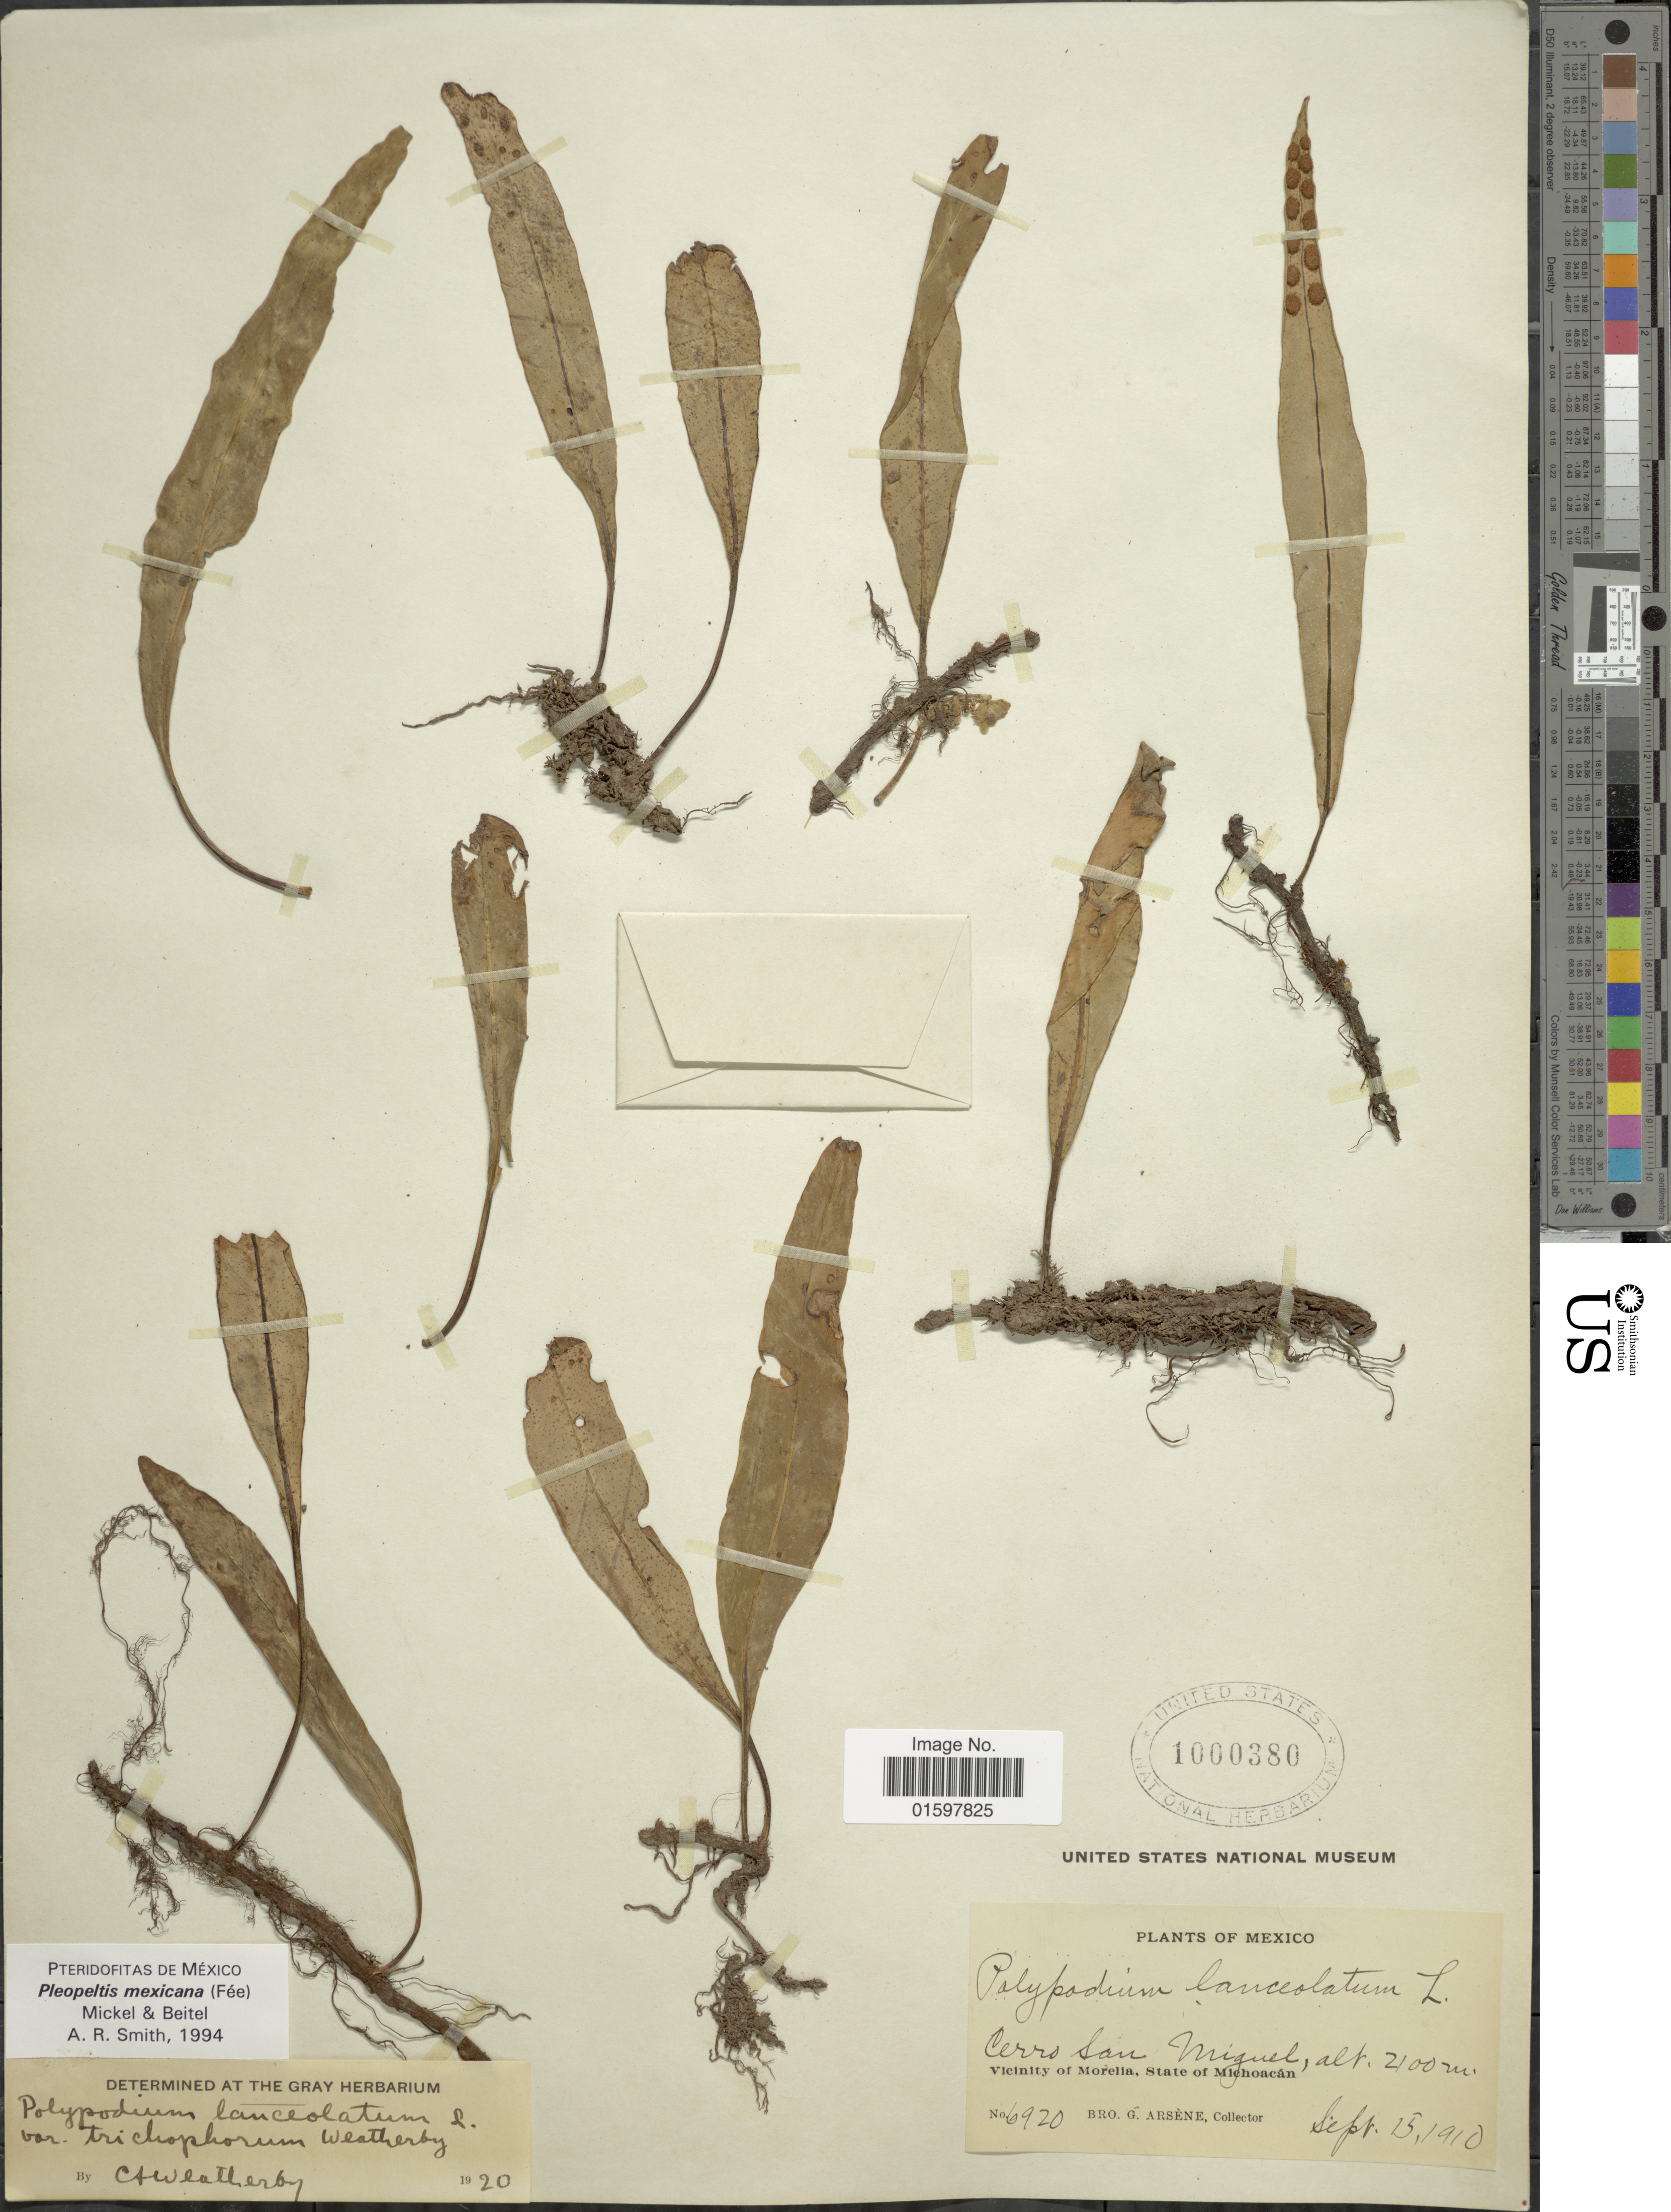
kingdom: Plantae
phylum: Tracheophyta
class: Polypodiopsida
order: Polypodiales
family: Polypodiaceae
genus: Pleopeltis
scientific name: Pleopeltis mexicana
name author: (Fée) Mickel & Beitel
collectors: Bro. G. Arsène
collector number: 6920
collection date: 1910-09-15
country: Mexico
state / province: Michoacán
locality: Cerro San Miguel, vicinity of Morelia.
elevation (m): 2100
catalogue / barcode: US 1000380